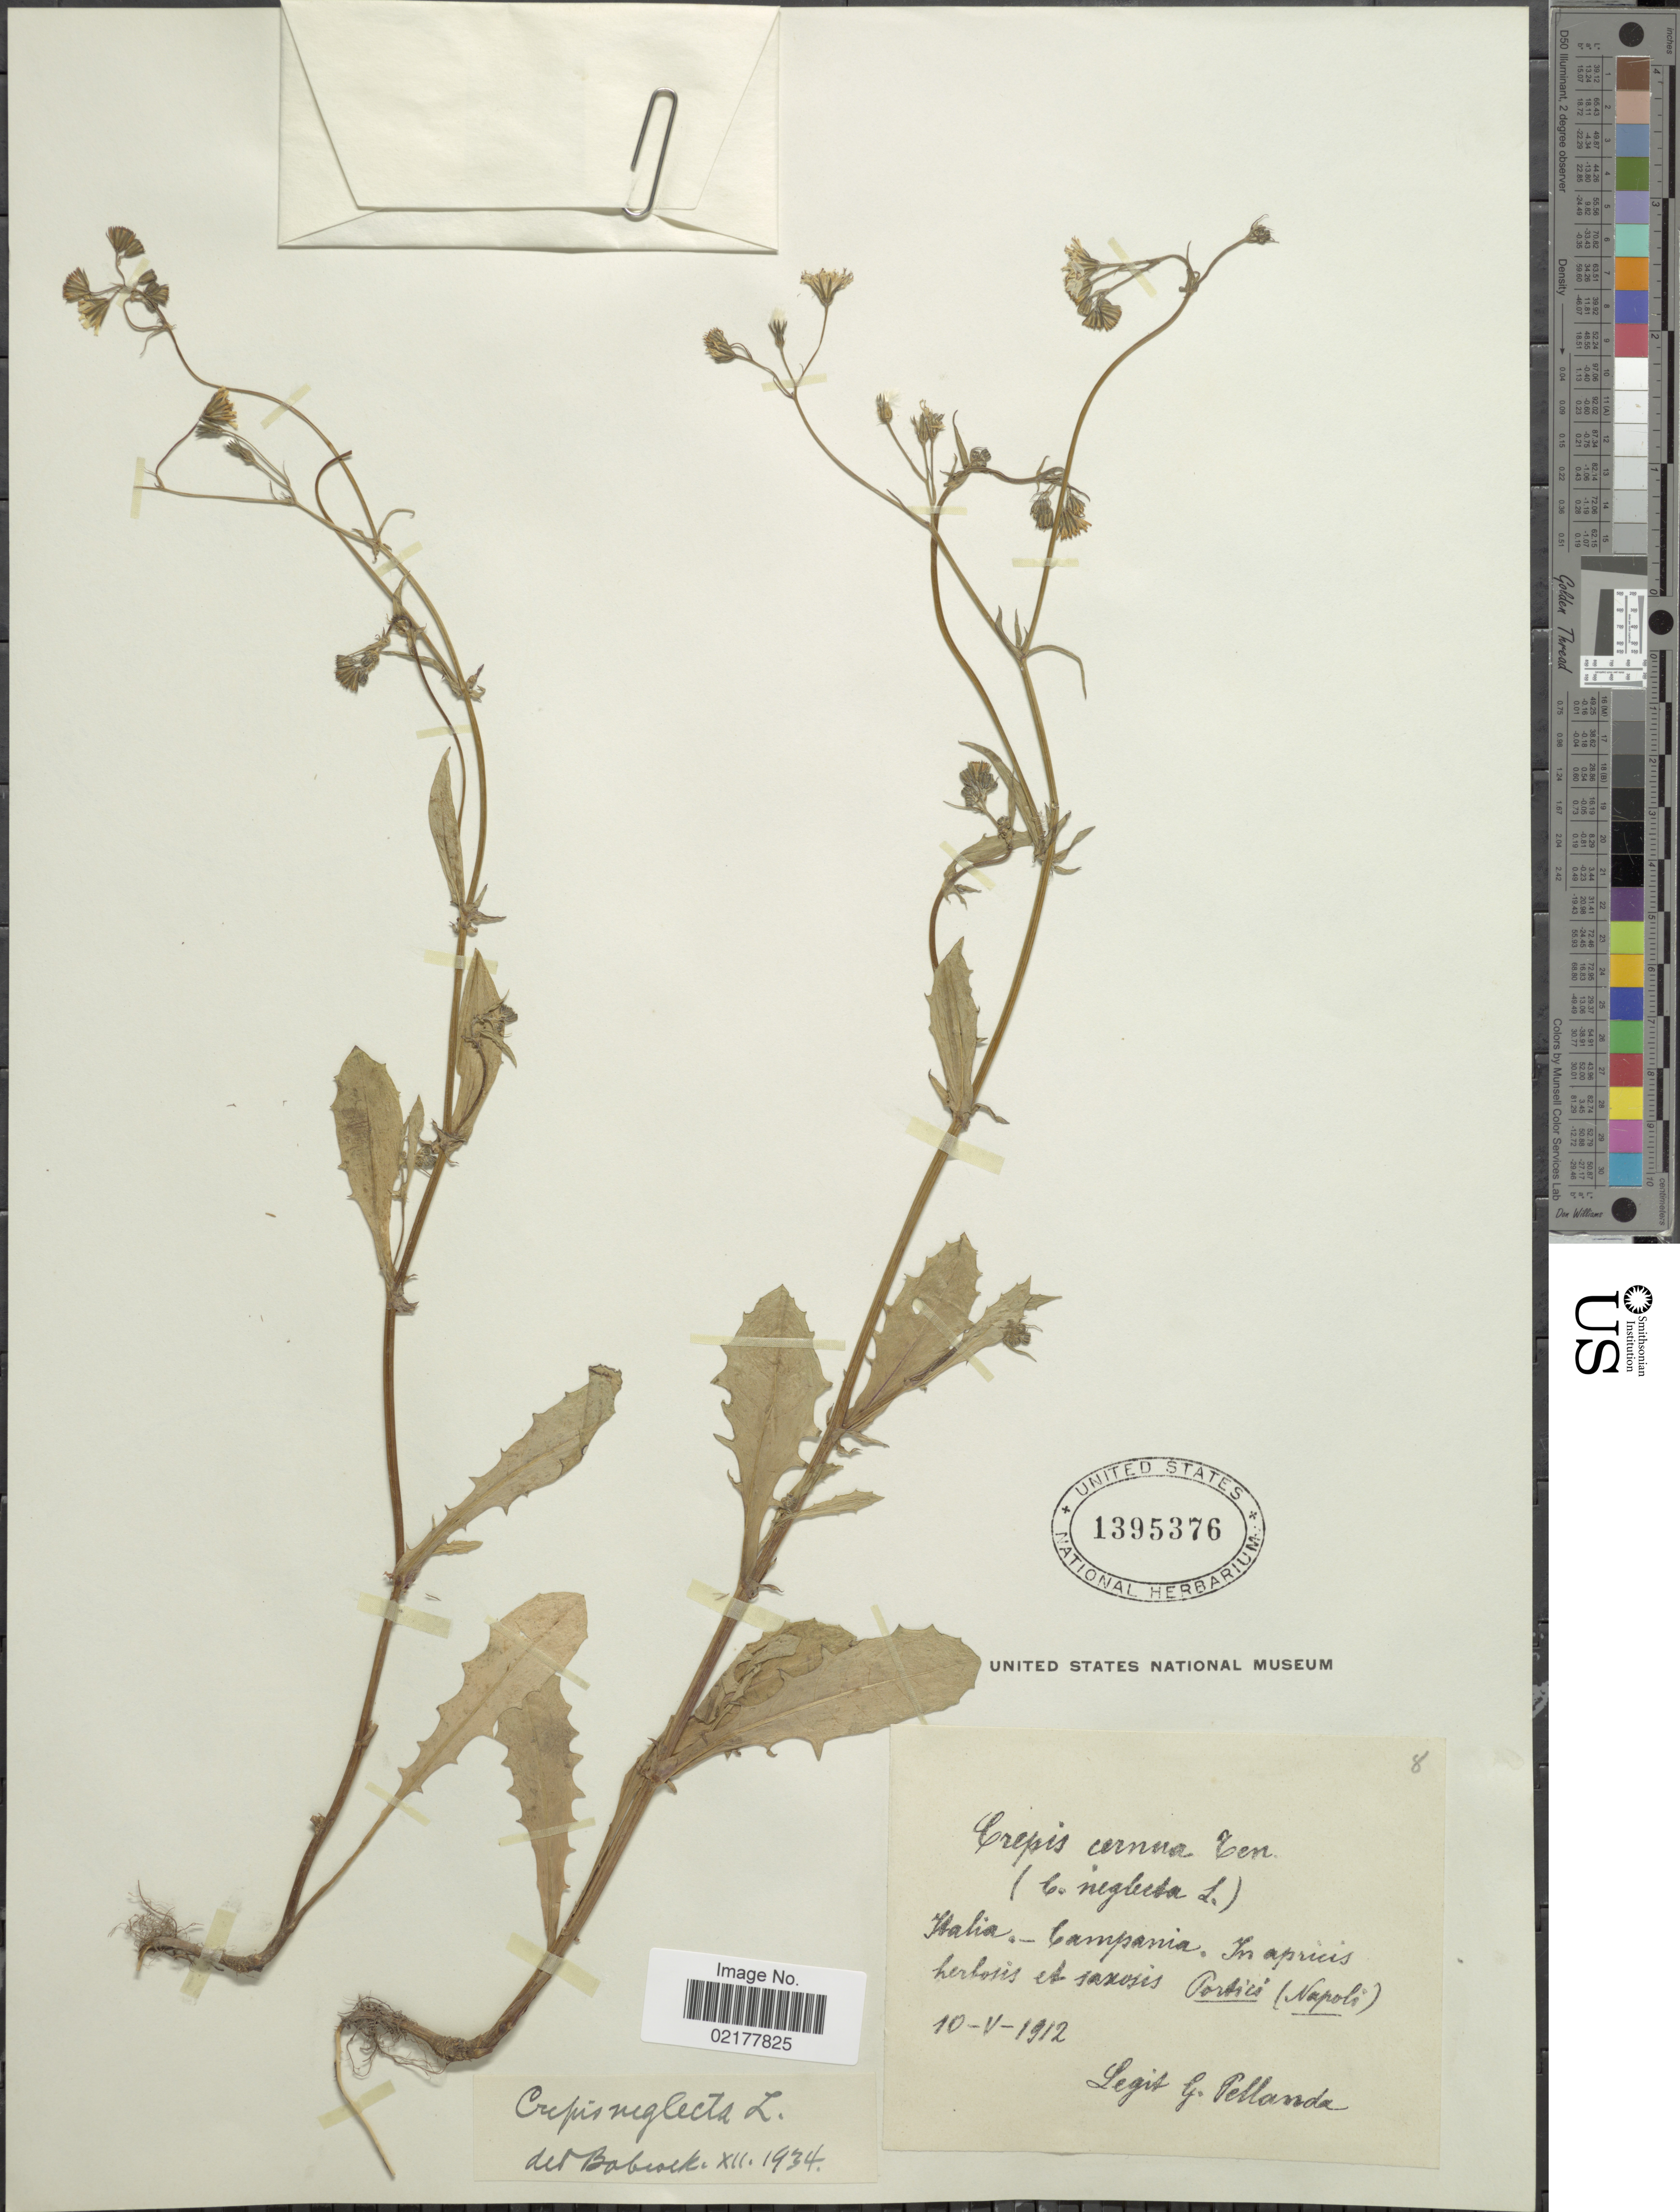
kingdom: Plantae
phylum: Tracheophyta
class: Magnoliopsida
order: Asterales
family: Asteraceae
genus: Crepis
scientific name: Crepis neglecta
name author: L.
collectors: G. Pellanda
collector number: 8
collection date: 1912-05-10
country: Italy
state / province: Campania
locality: Portica (Napoli) [interpreted]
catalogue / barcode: US 1395376